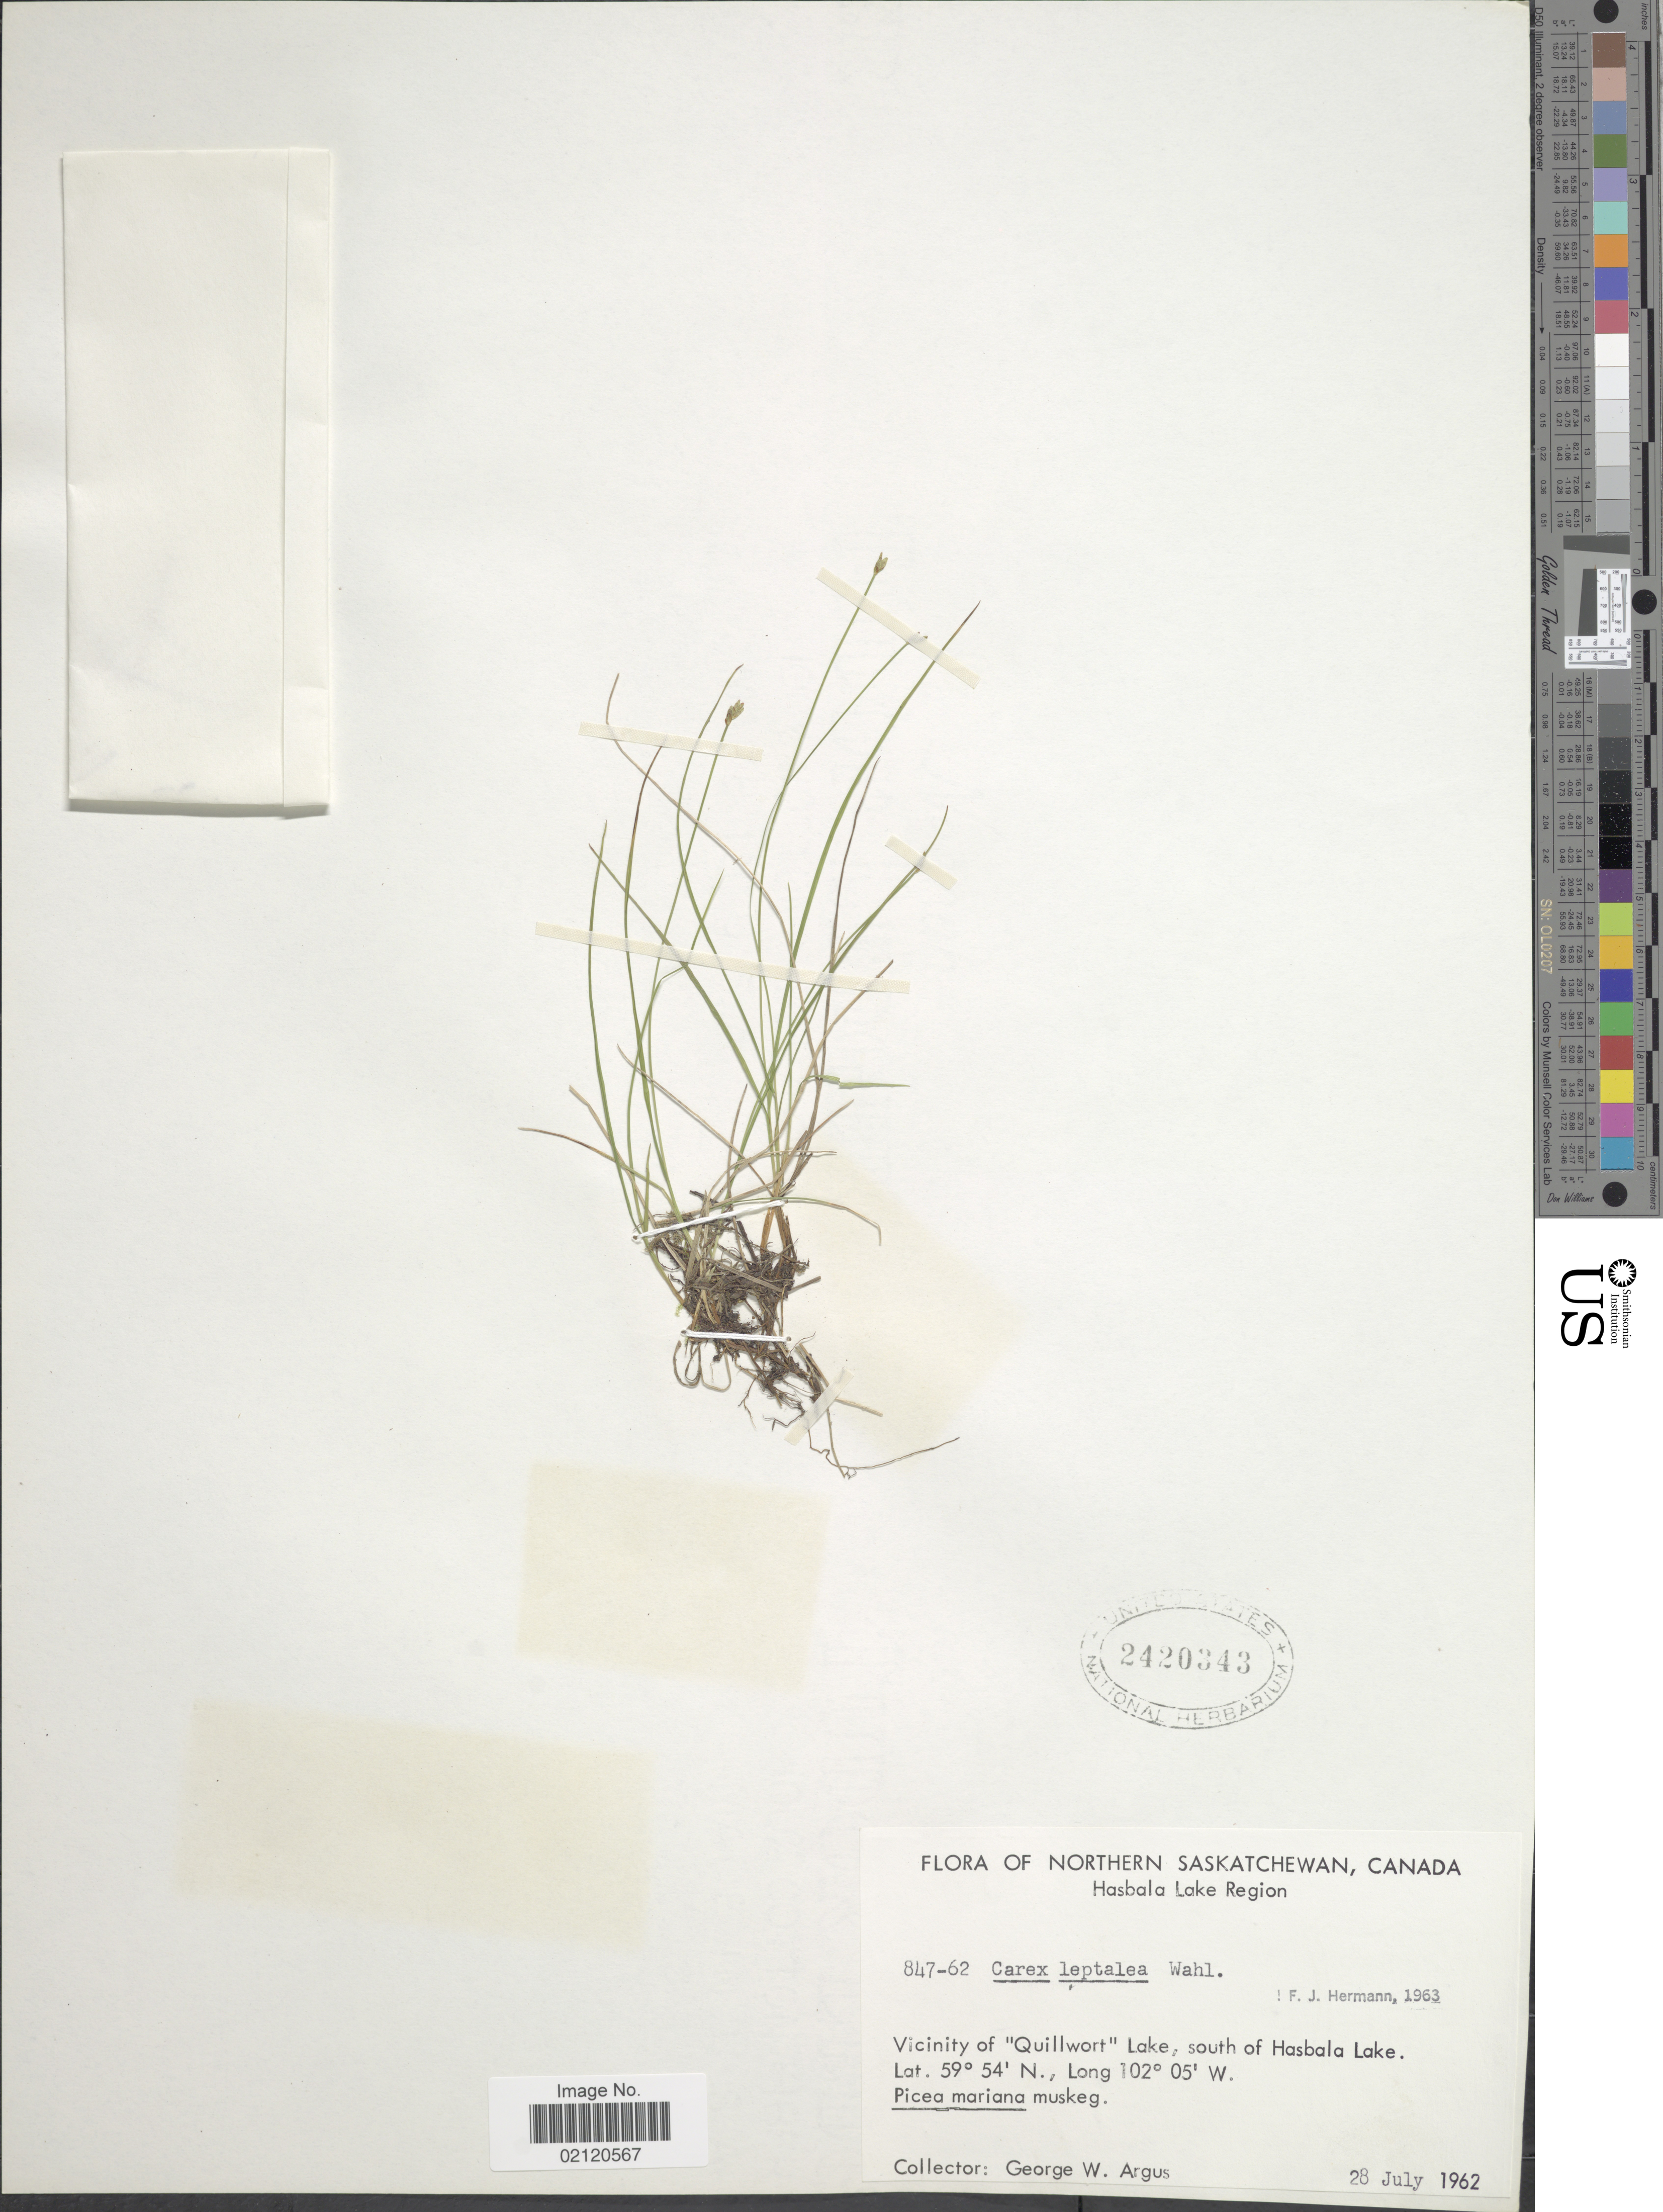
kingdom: Plantae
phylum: Tracheophyta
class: Liliopsida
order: Poales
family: Cyperaceae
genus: Carex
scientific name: Carex leptalea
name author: Wahlenb.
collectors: G. W. Argus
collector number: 847-62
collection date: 1962-07-28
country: Canada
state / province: Saskatchewan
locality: Northern Saskatchewan, Hasbala Lake Region, Vicinity of Quillwort Lake, south of Hasbala Lake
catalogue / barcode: US 2420343